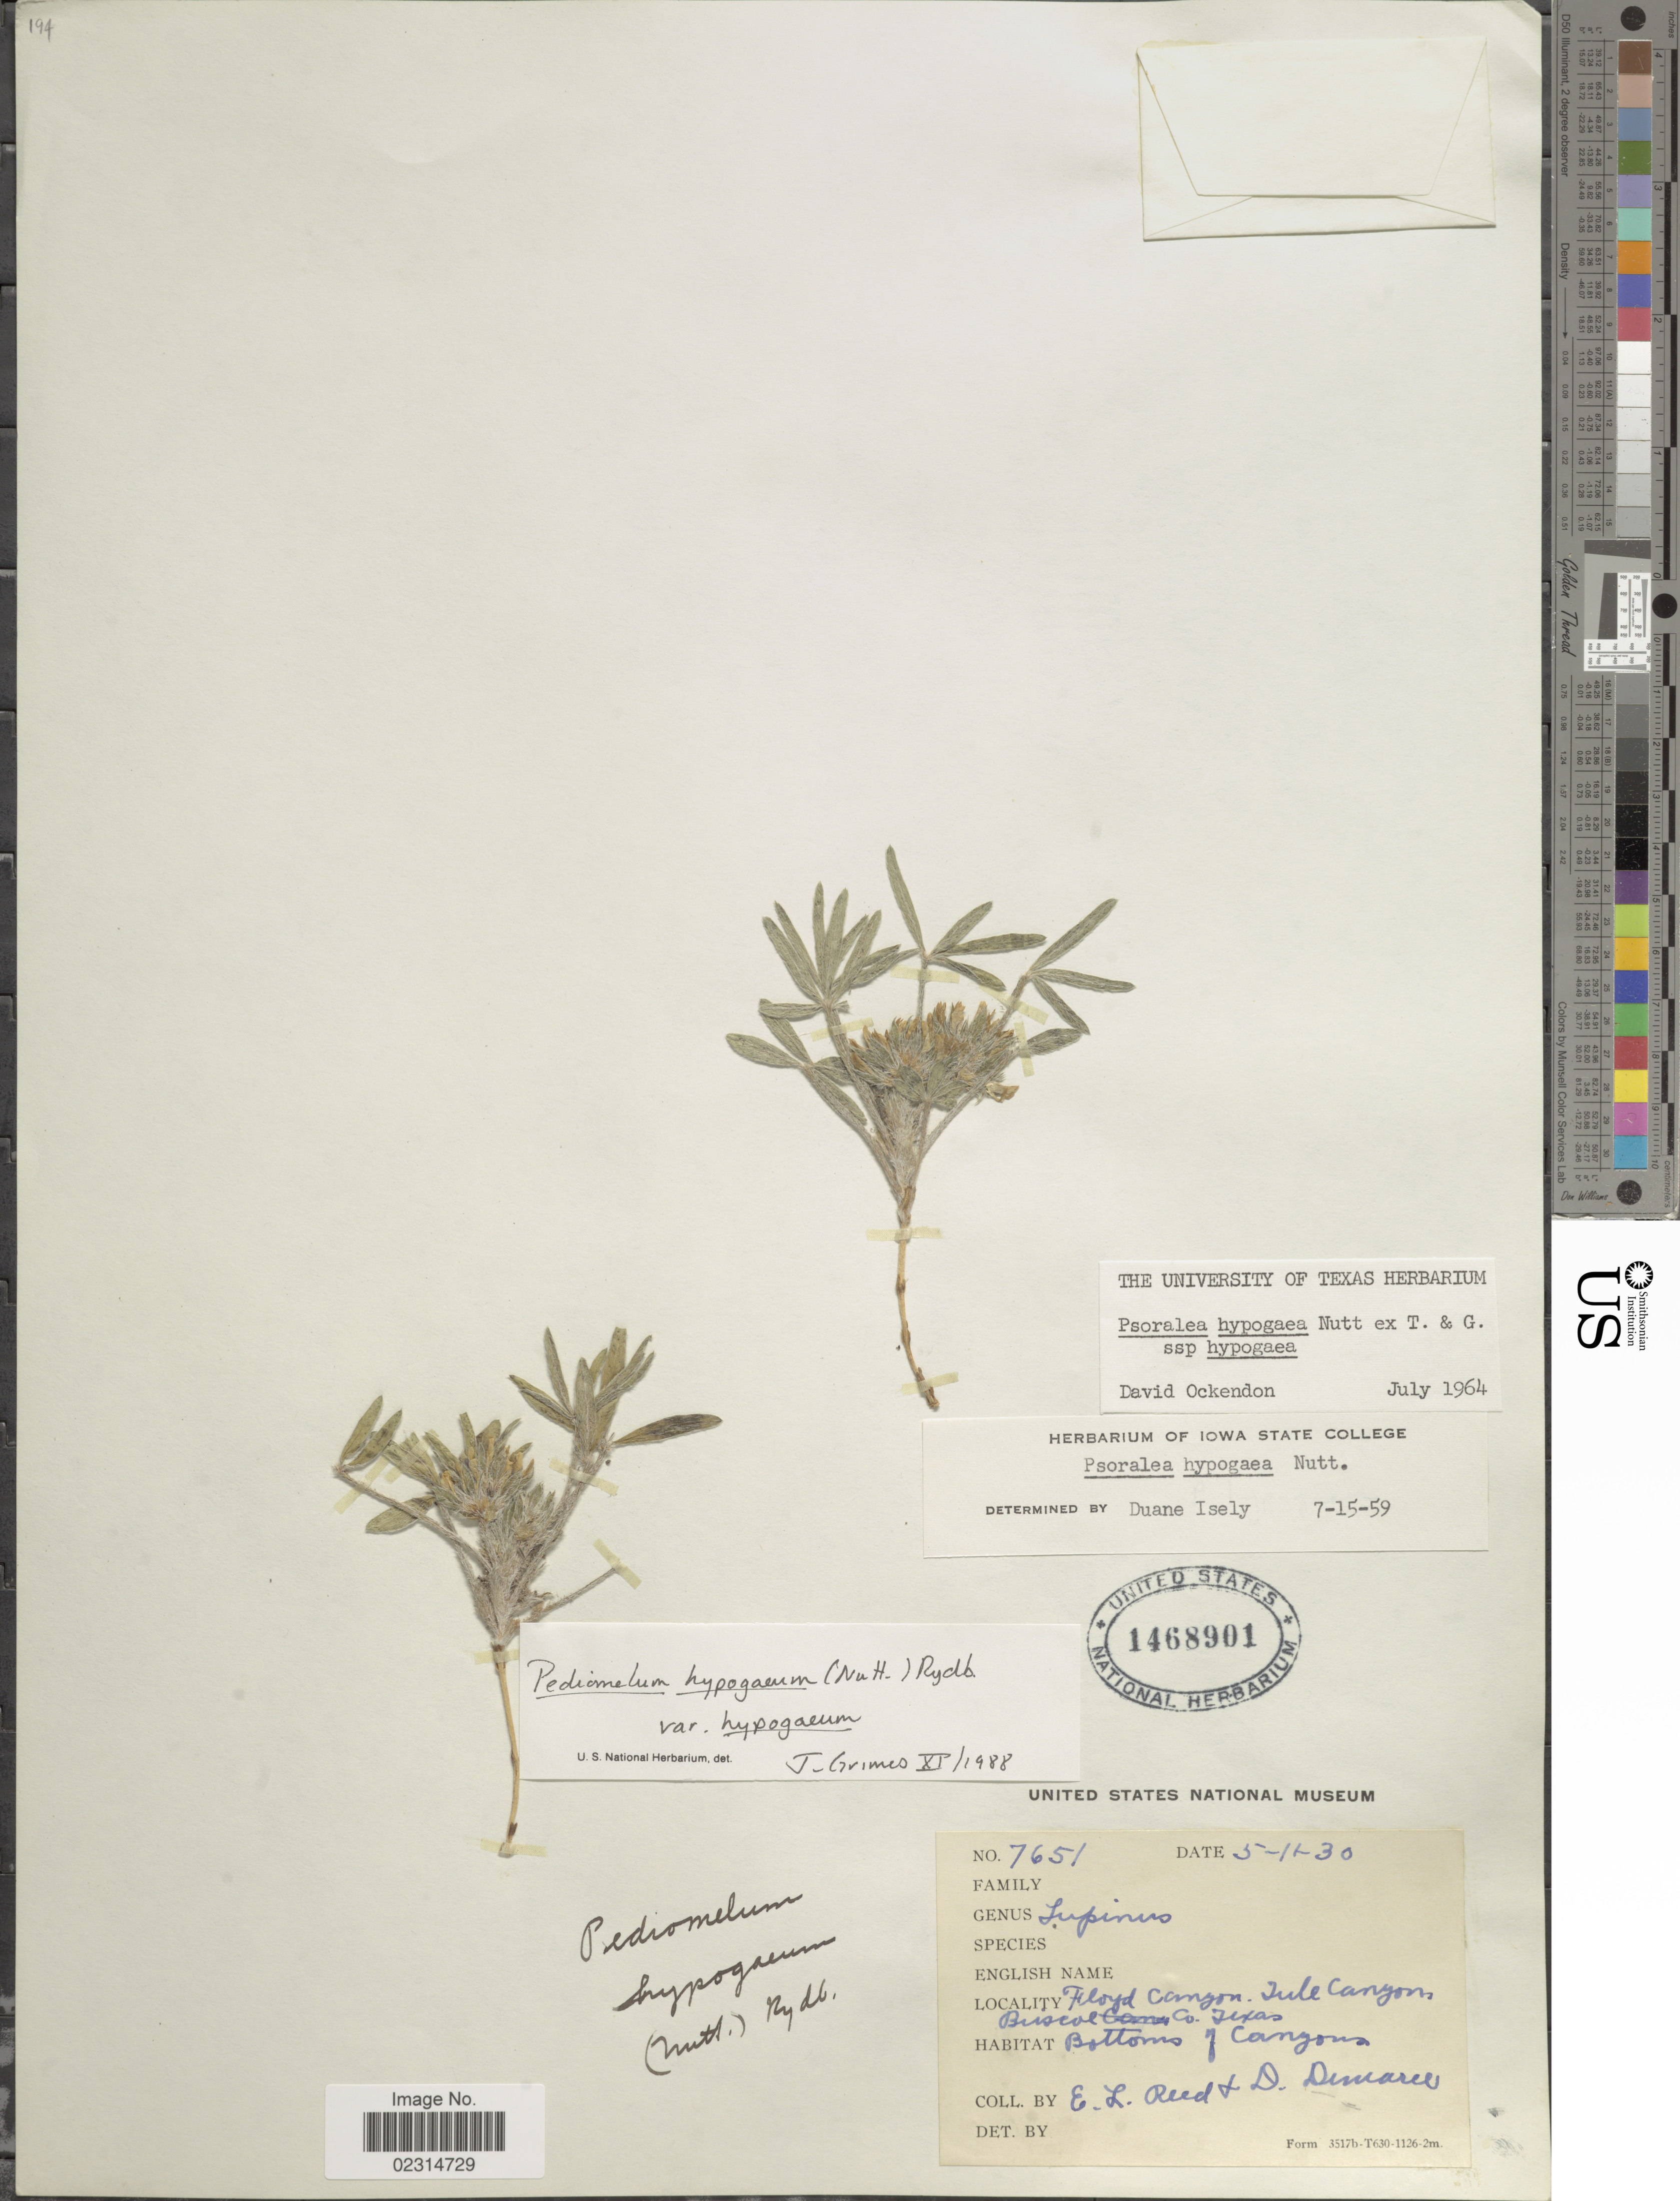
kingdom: Plantae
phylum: Tracheophyta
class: Magnoliopsida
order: Fabales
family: Fabaceae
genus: Pediomelum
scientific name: Pediomelum hypogaeum var. hypogaeum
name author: (Nutt.) Rydb.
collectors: E. Reed & D. Demaree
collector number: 7651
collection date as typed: Transcribed d/m/y: 11/5/30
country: United States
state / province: Texas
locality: Floyd Canyon, Jule Canyon, Buscol Co, Bottoms of Canyons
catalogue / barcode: US 1468901